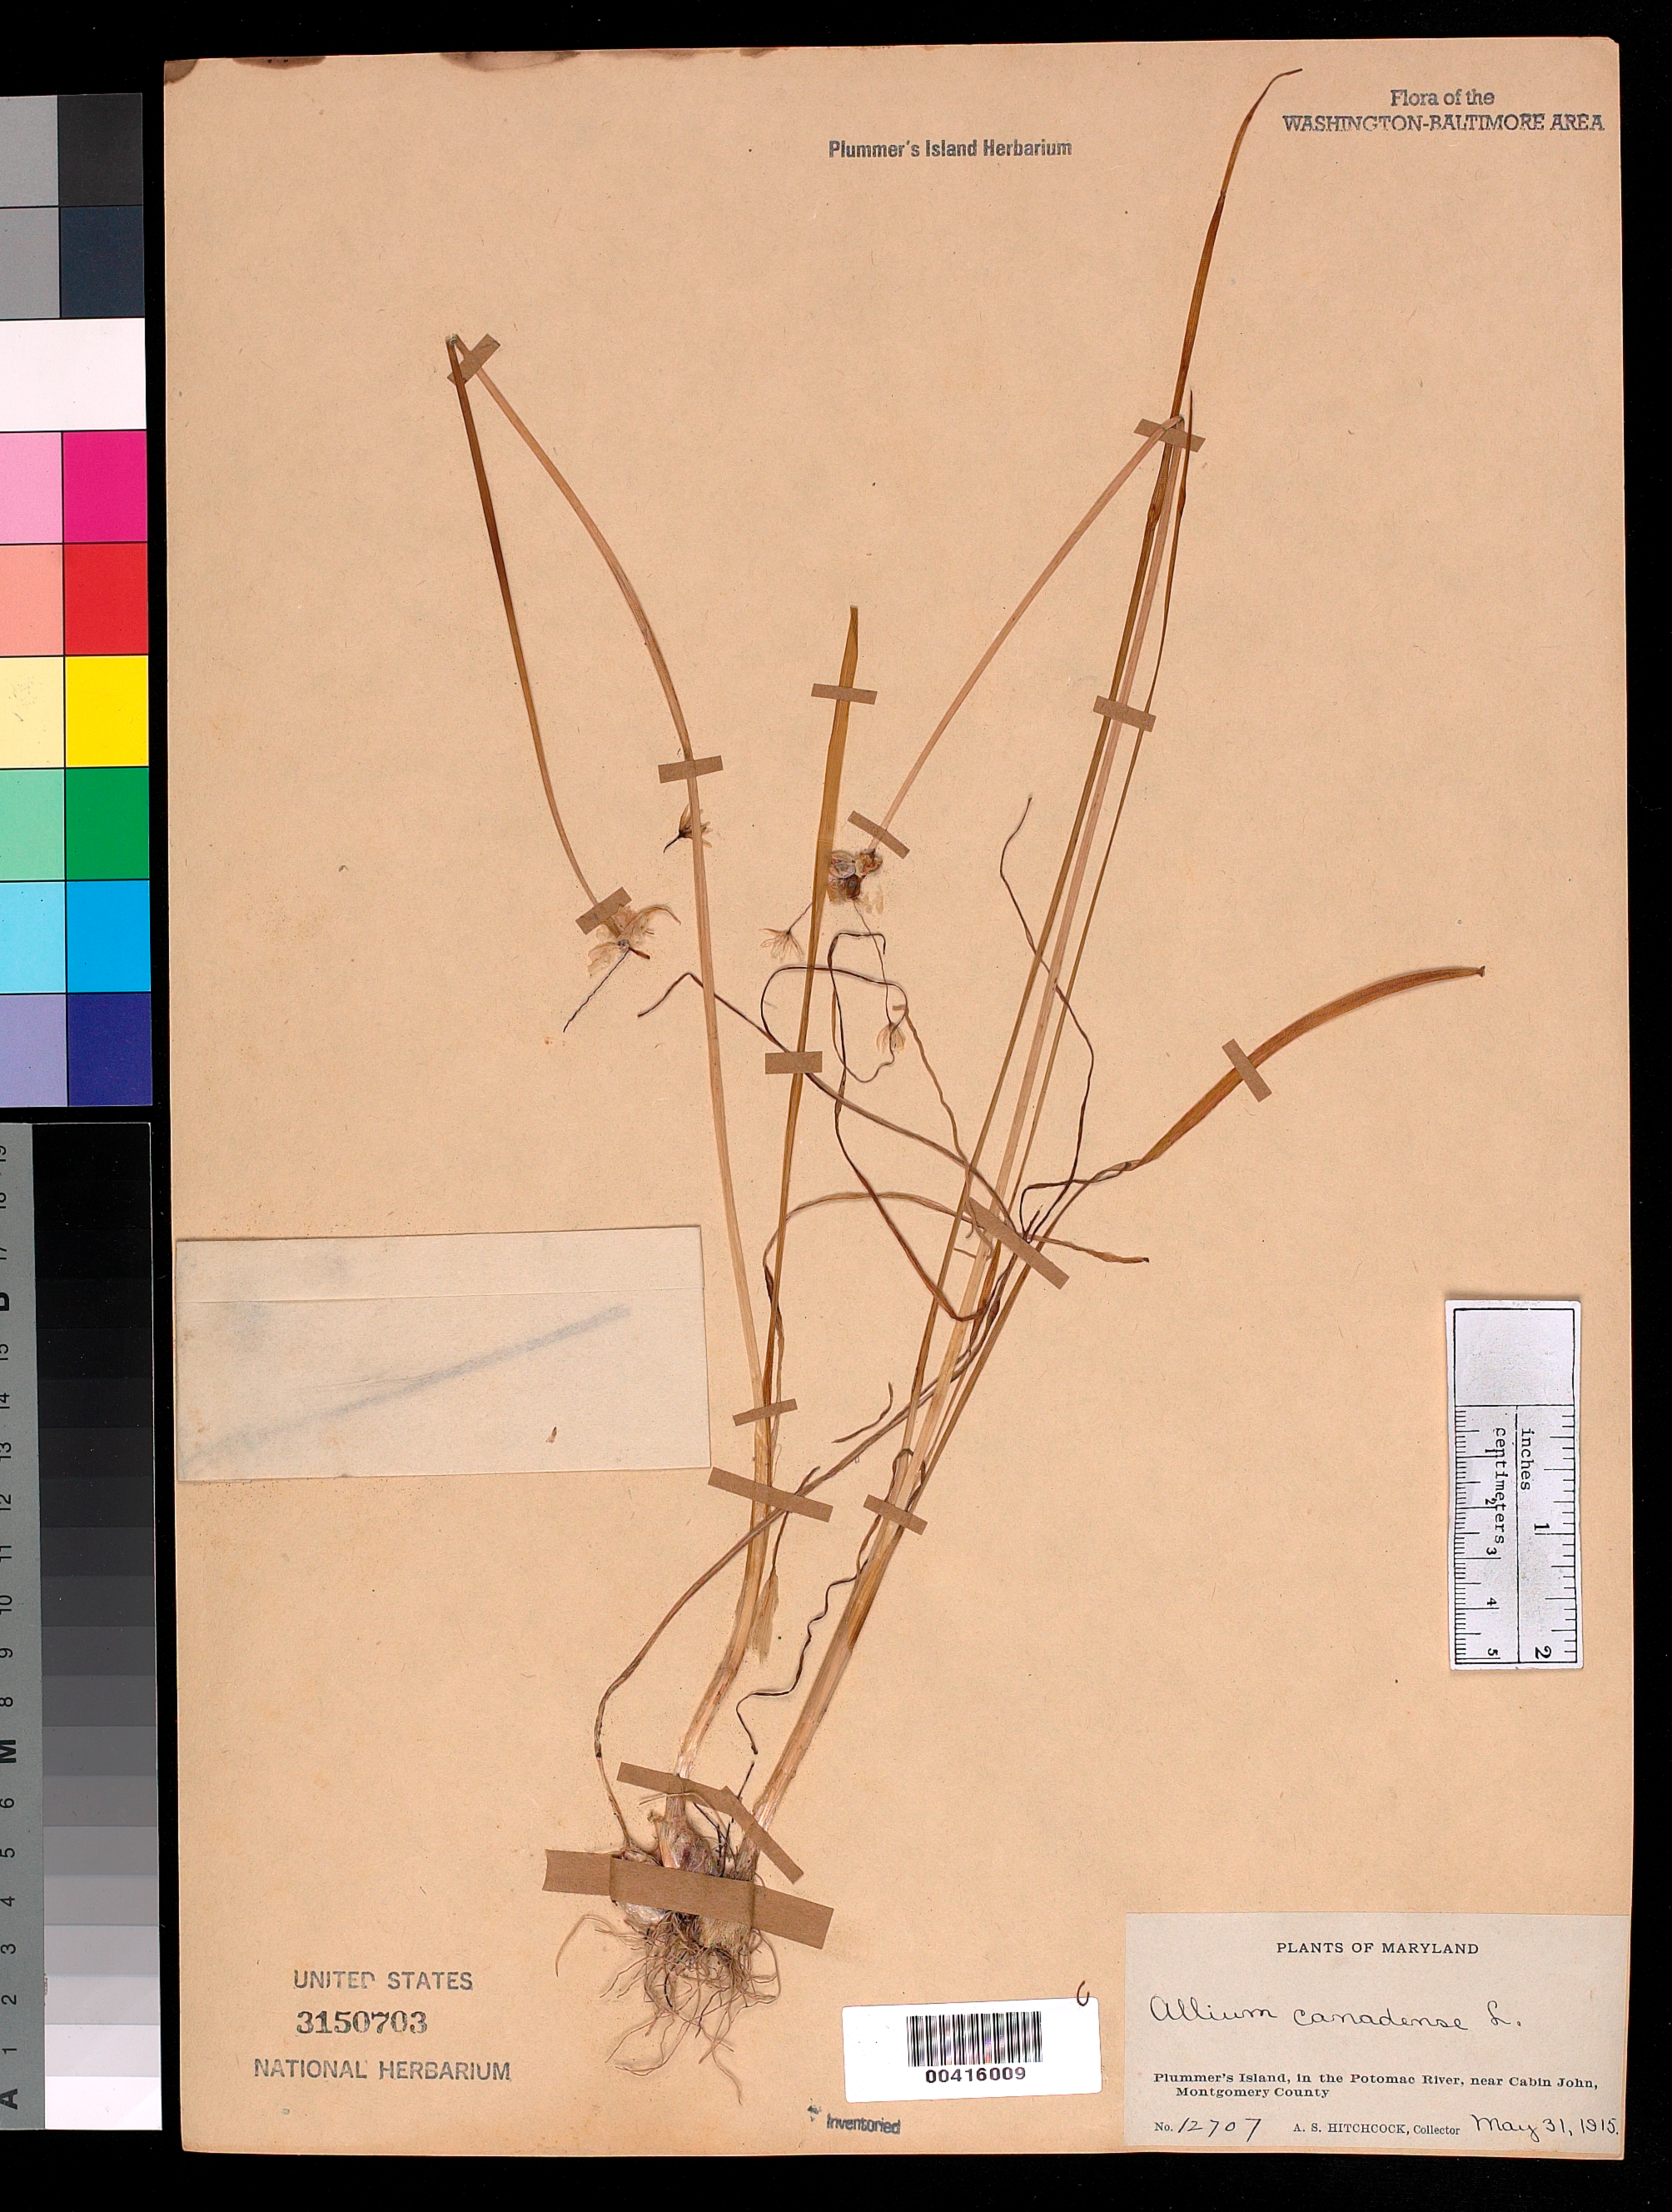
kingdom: Plantae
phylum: Tracheophyta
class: Liliopsida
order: Asparagales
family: Amaryllidaceae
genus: Allium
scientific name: Allium canadense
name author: L.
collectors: A. S. Hitchcock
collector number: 12707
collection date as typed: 31 May 1915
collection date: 1915-05-31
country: United States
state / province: Maryland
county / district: Montgomery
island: Plummers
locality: Plummer's Island C. & O. Canal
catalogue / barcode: US 3150703